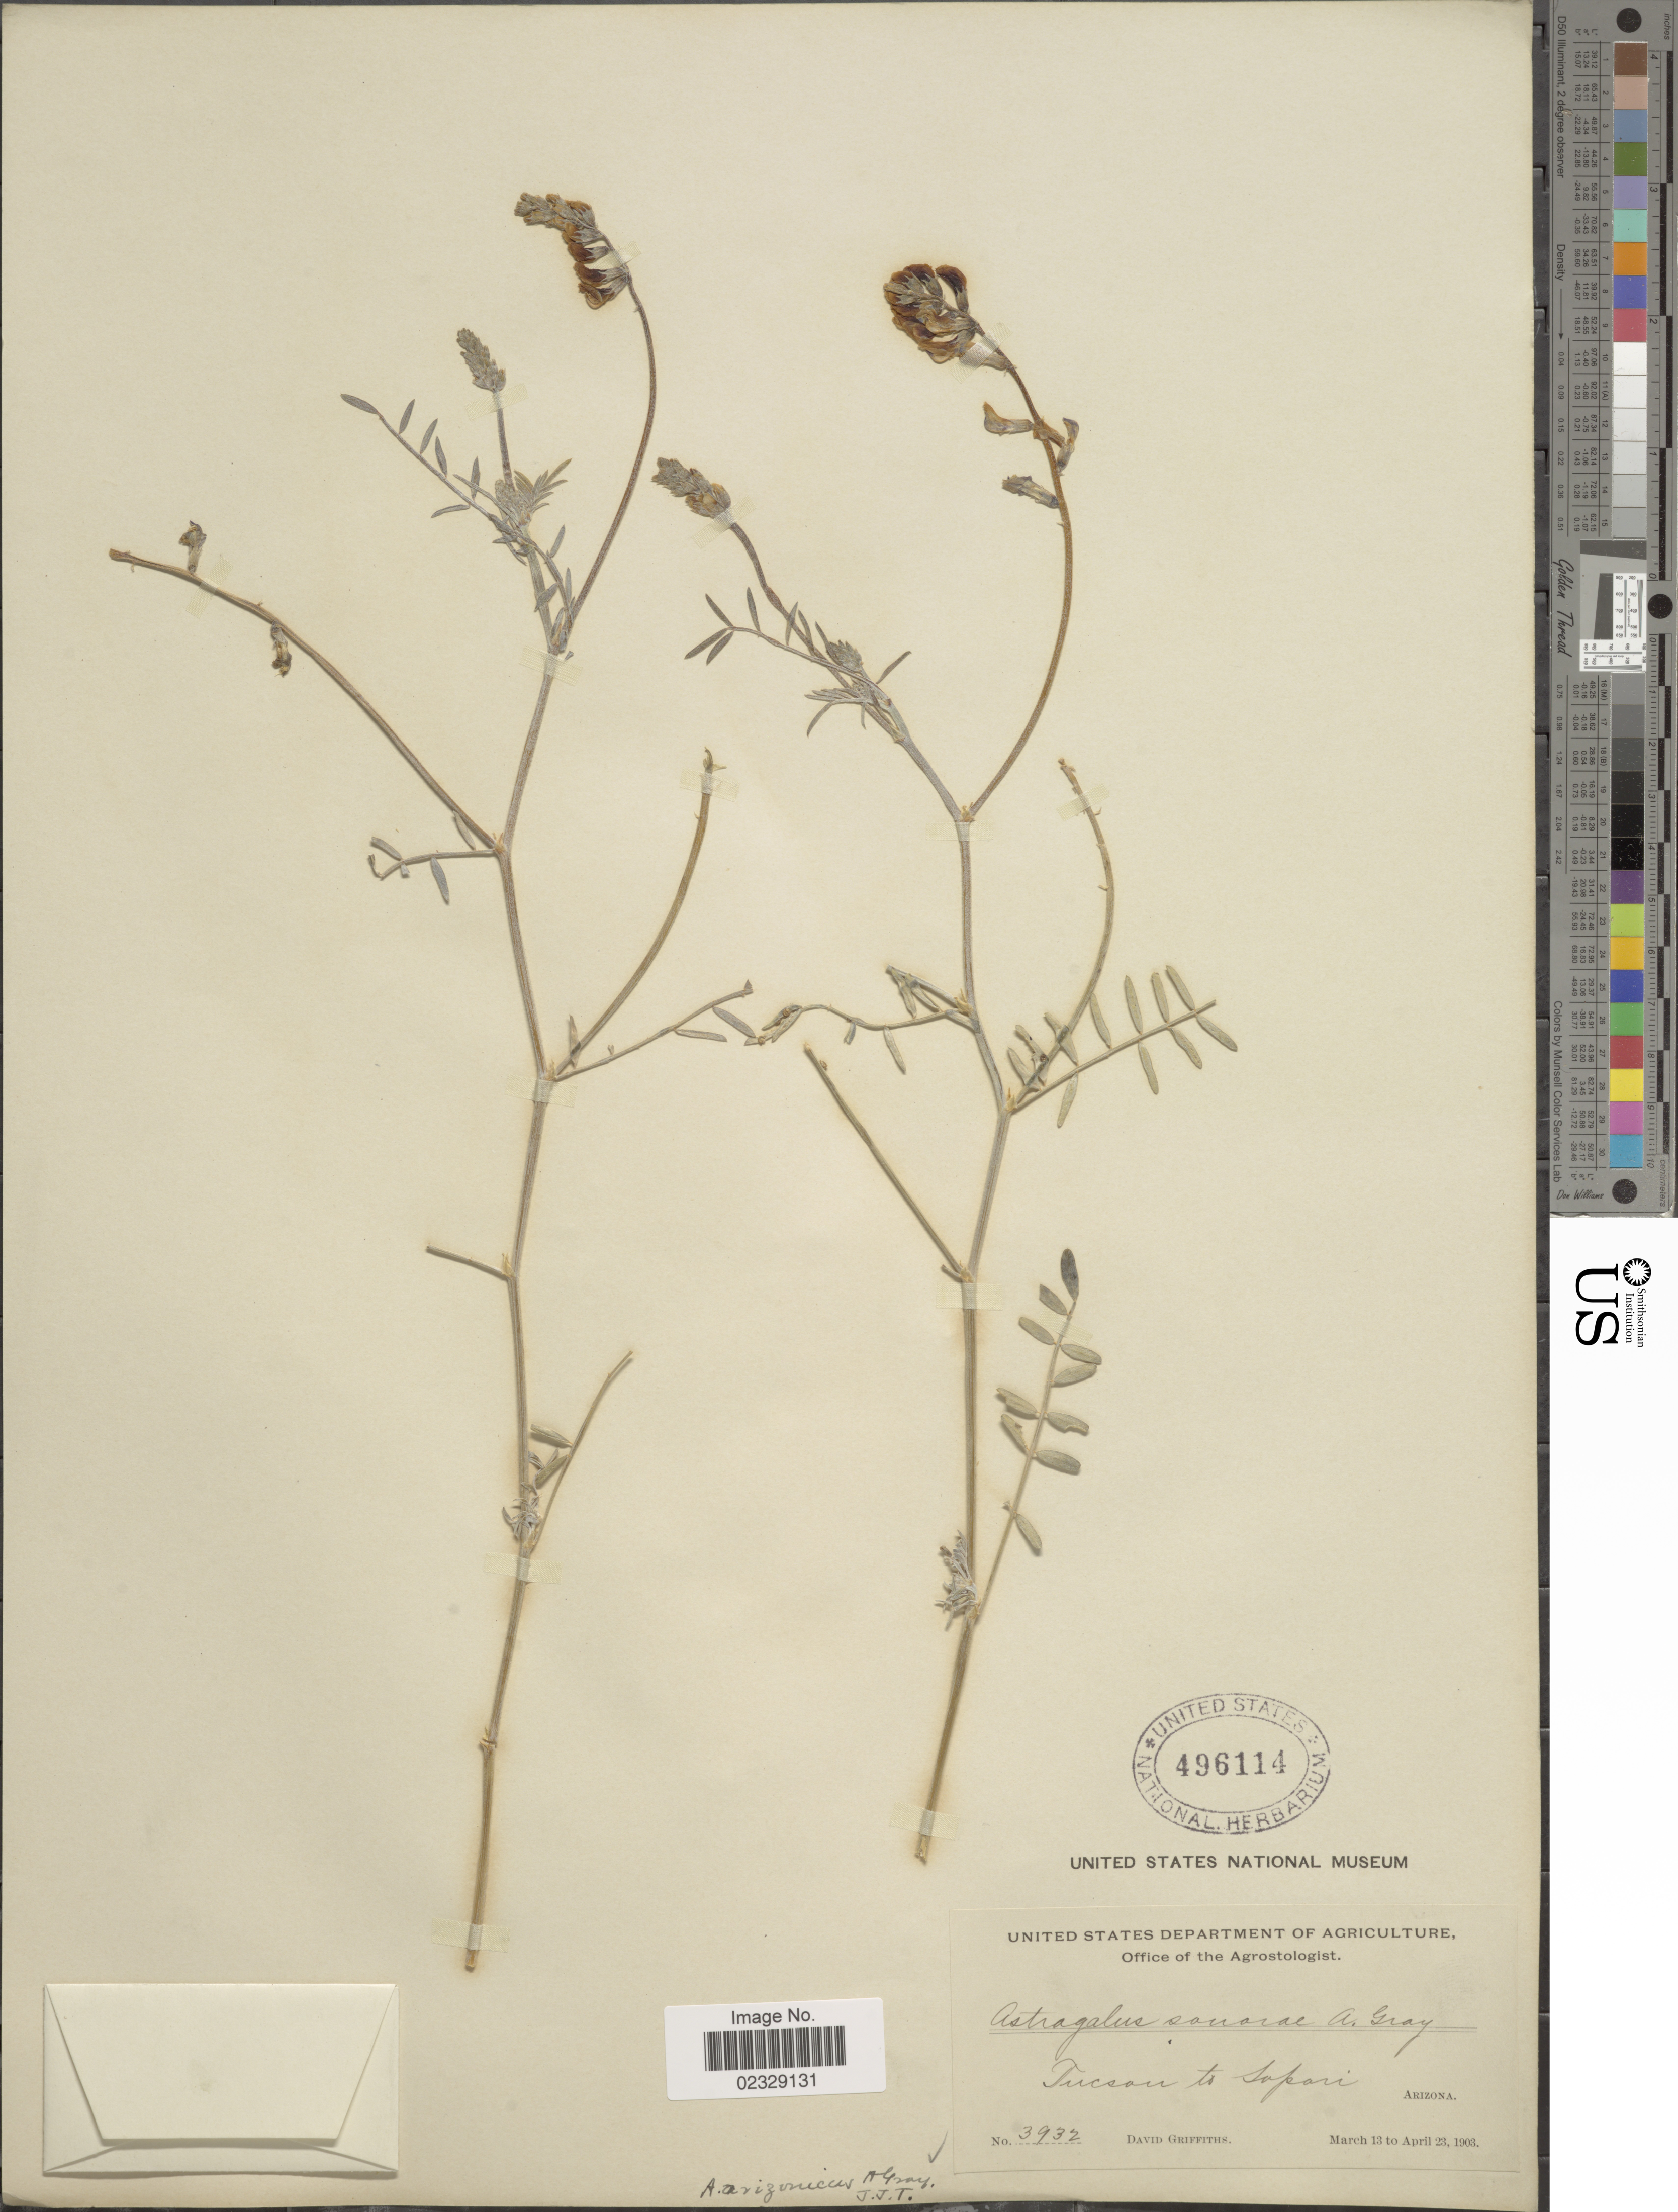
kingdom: Plantae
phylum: Tracheophyta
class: Magnoliopsida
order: Fabales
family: Fabaceae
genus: Astragalus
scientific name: Astragalus arizonicus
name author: A. Gray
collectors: D. Griffiths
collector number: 3932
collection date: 1903-03-13/1903-04-23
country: United States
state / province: Arizona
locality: Tucson to Sapari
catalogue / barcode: US 496114